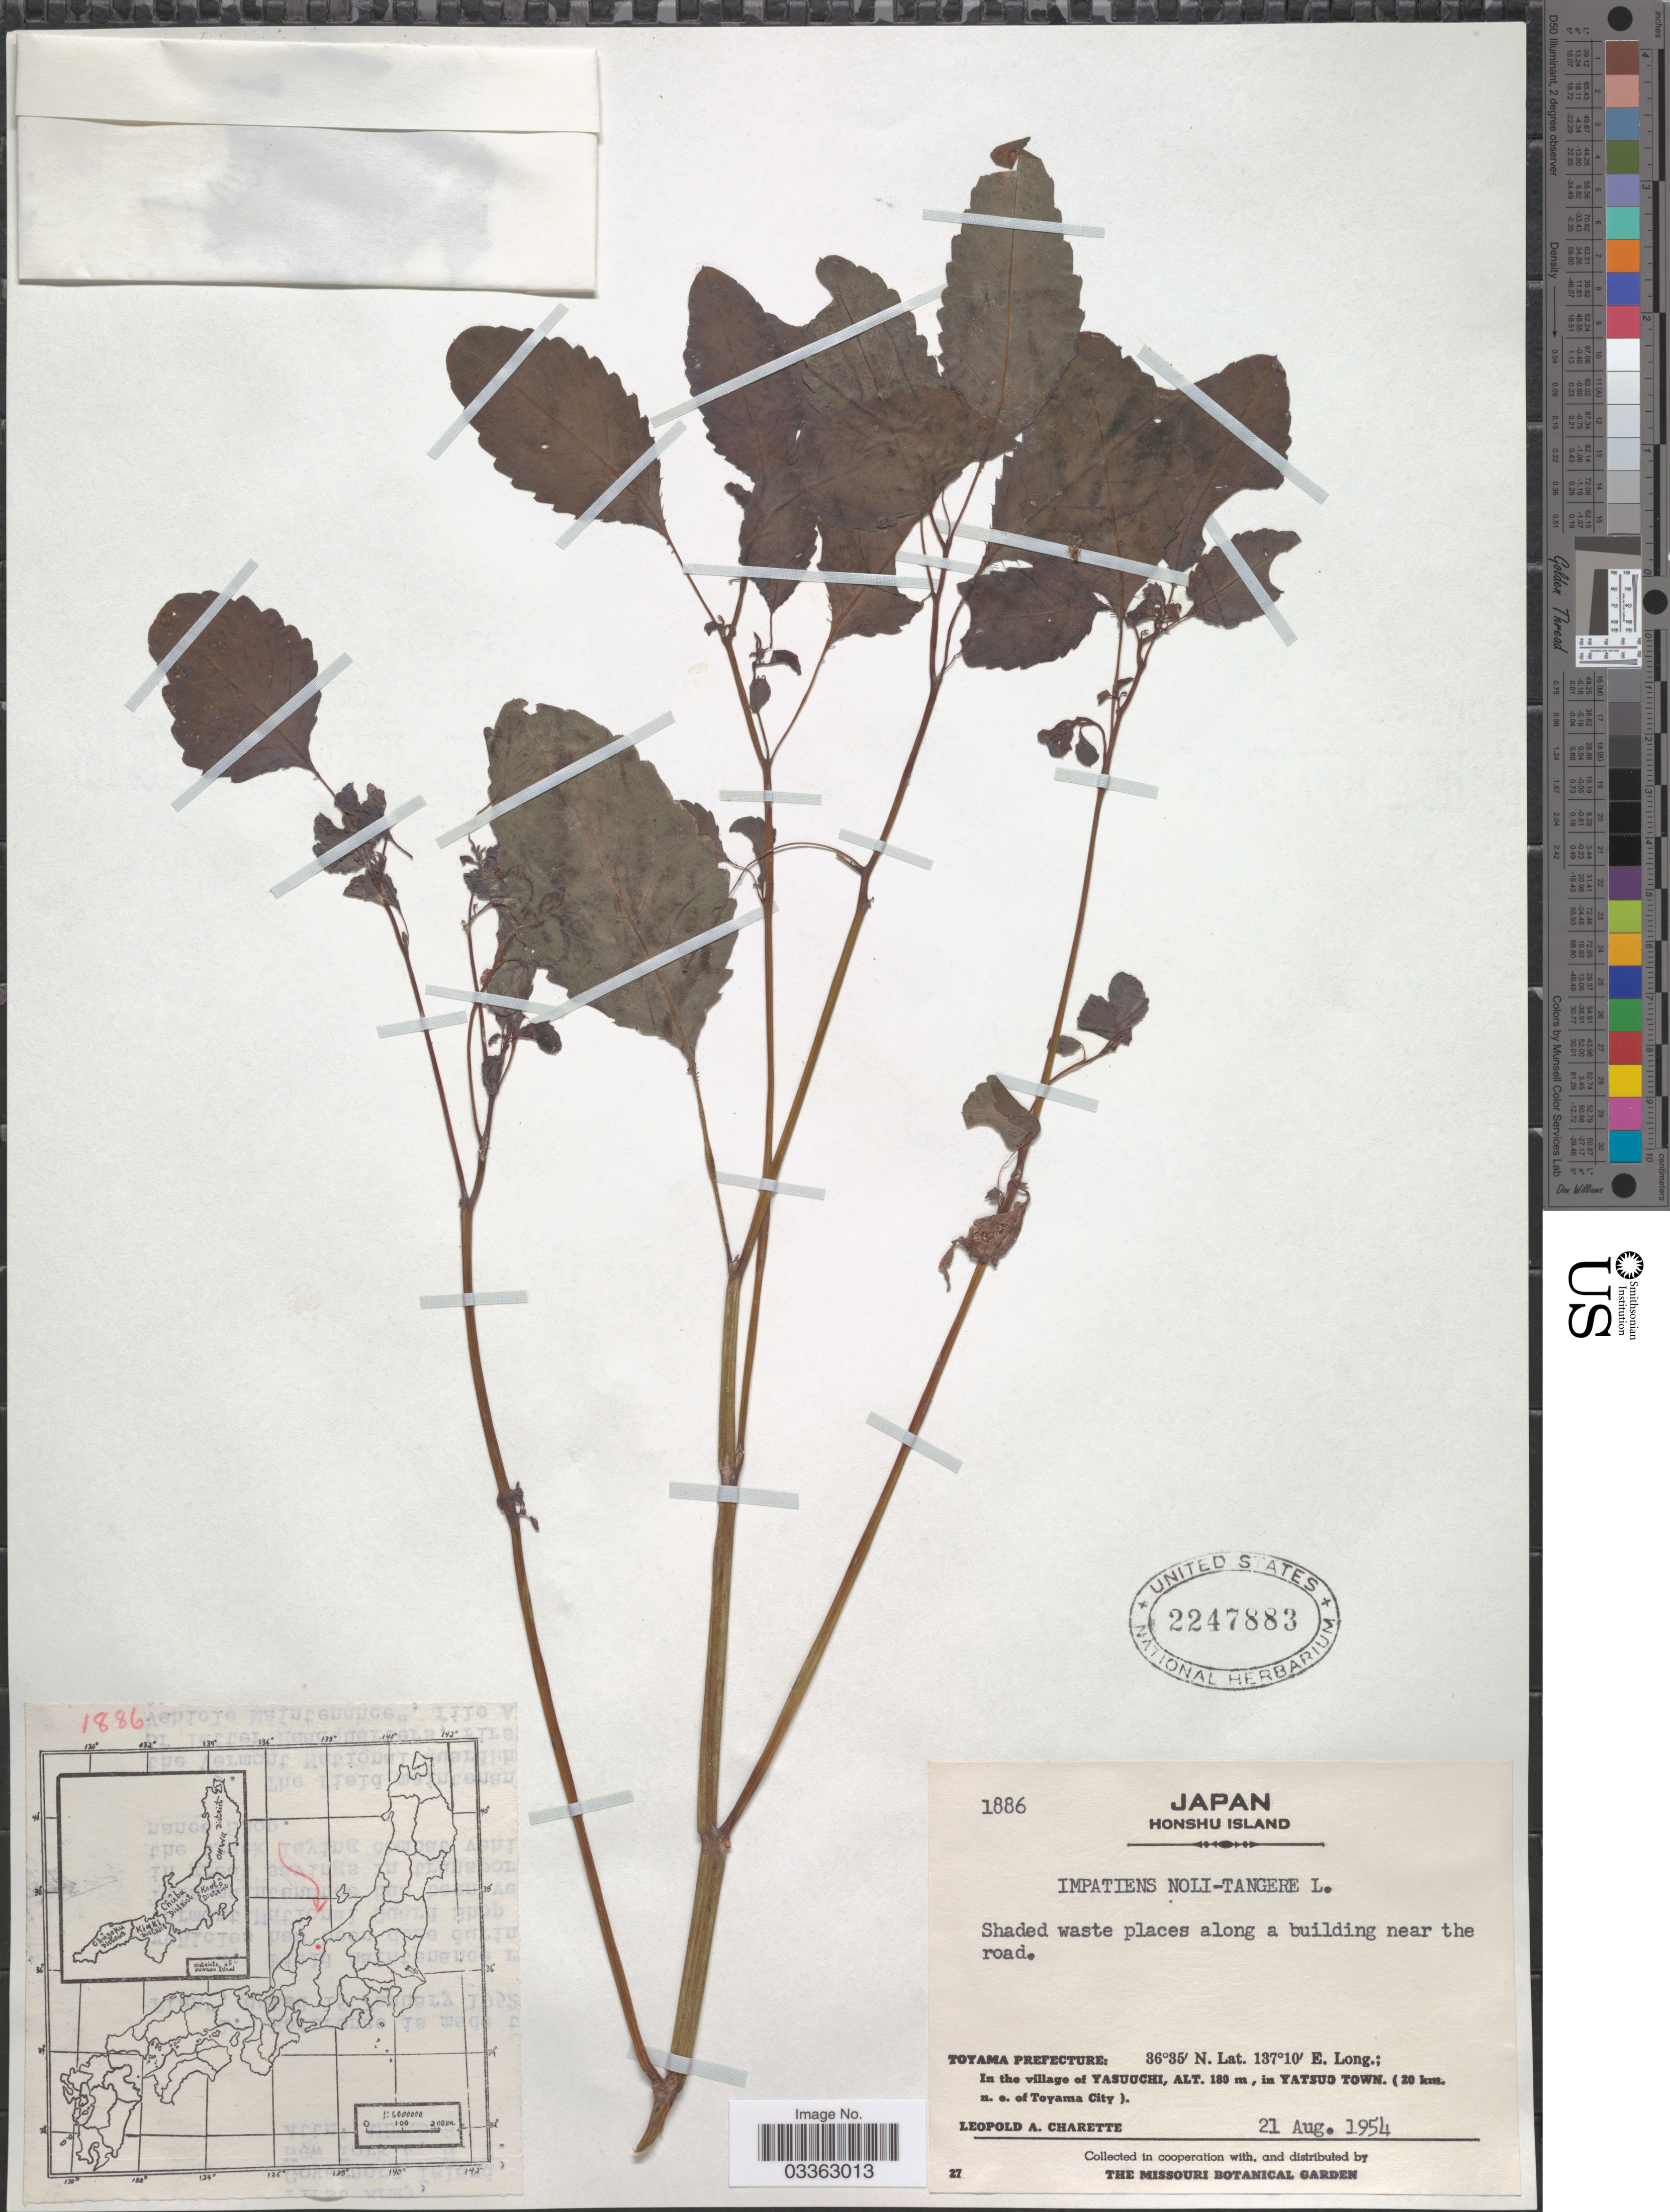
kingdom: Plantae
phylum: Tracheophyta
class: Magnoliopsida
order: Ericales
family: Balsaminaceae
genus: Impatiens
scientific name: Impatiens noli-tangere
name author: L.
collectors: L. A. Charette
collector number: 1886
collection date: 1954-08-21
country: Japan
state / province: Toyama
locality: Honshu Island, Toyama Prefecture, In the village of Yasuuchi, in Yatsuo Town (20 km. n.e. of Toyama City).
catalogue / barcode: US 2247883